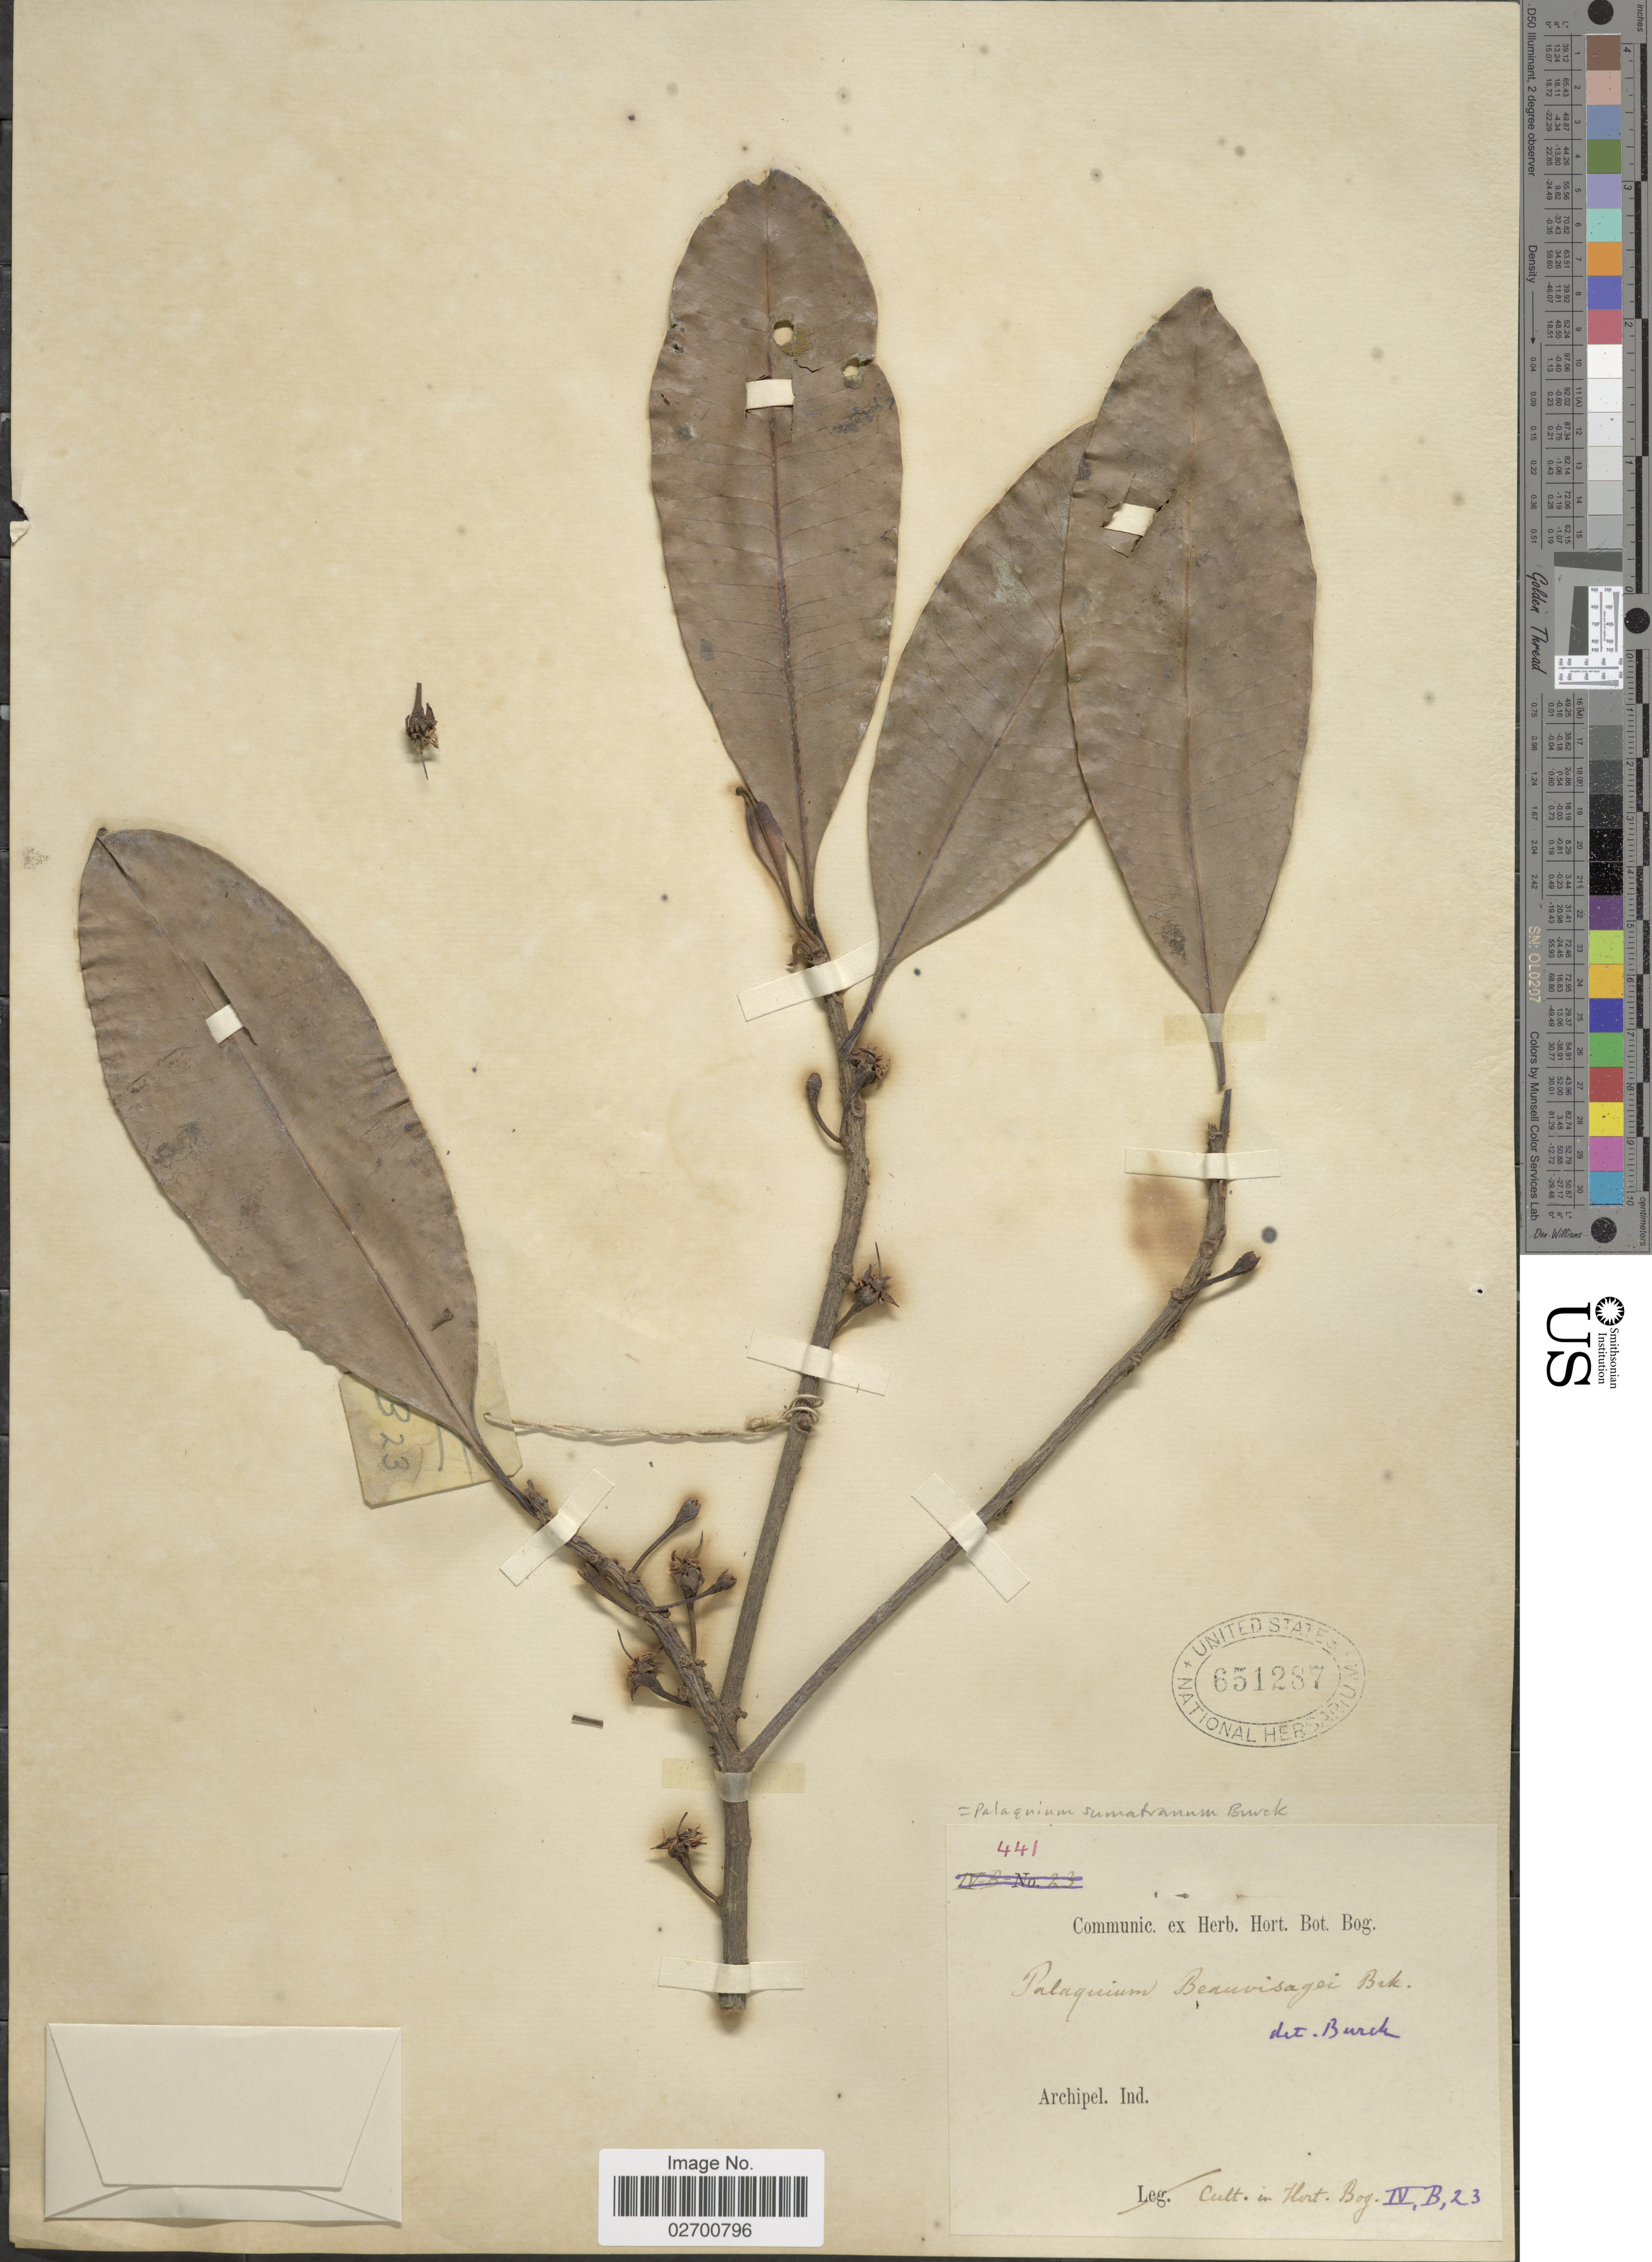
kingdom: Plantae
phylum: Tracheophyta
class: Magnoliopsida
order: Ericales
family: Sapotaceae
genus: Palaquium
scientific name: Palaquium sumatranum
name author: Burck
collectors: ex herb. Hort. Bot. Bog.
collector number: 441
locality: Archipel. Ind. Hort. Bog.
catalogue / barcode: US 651287